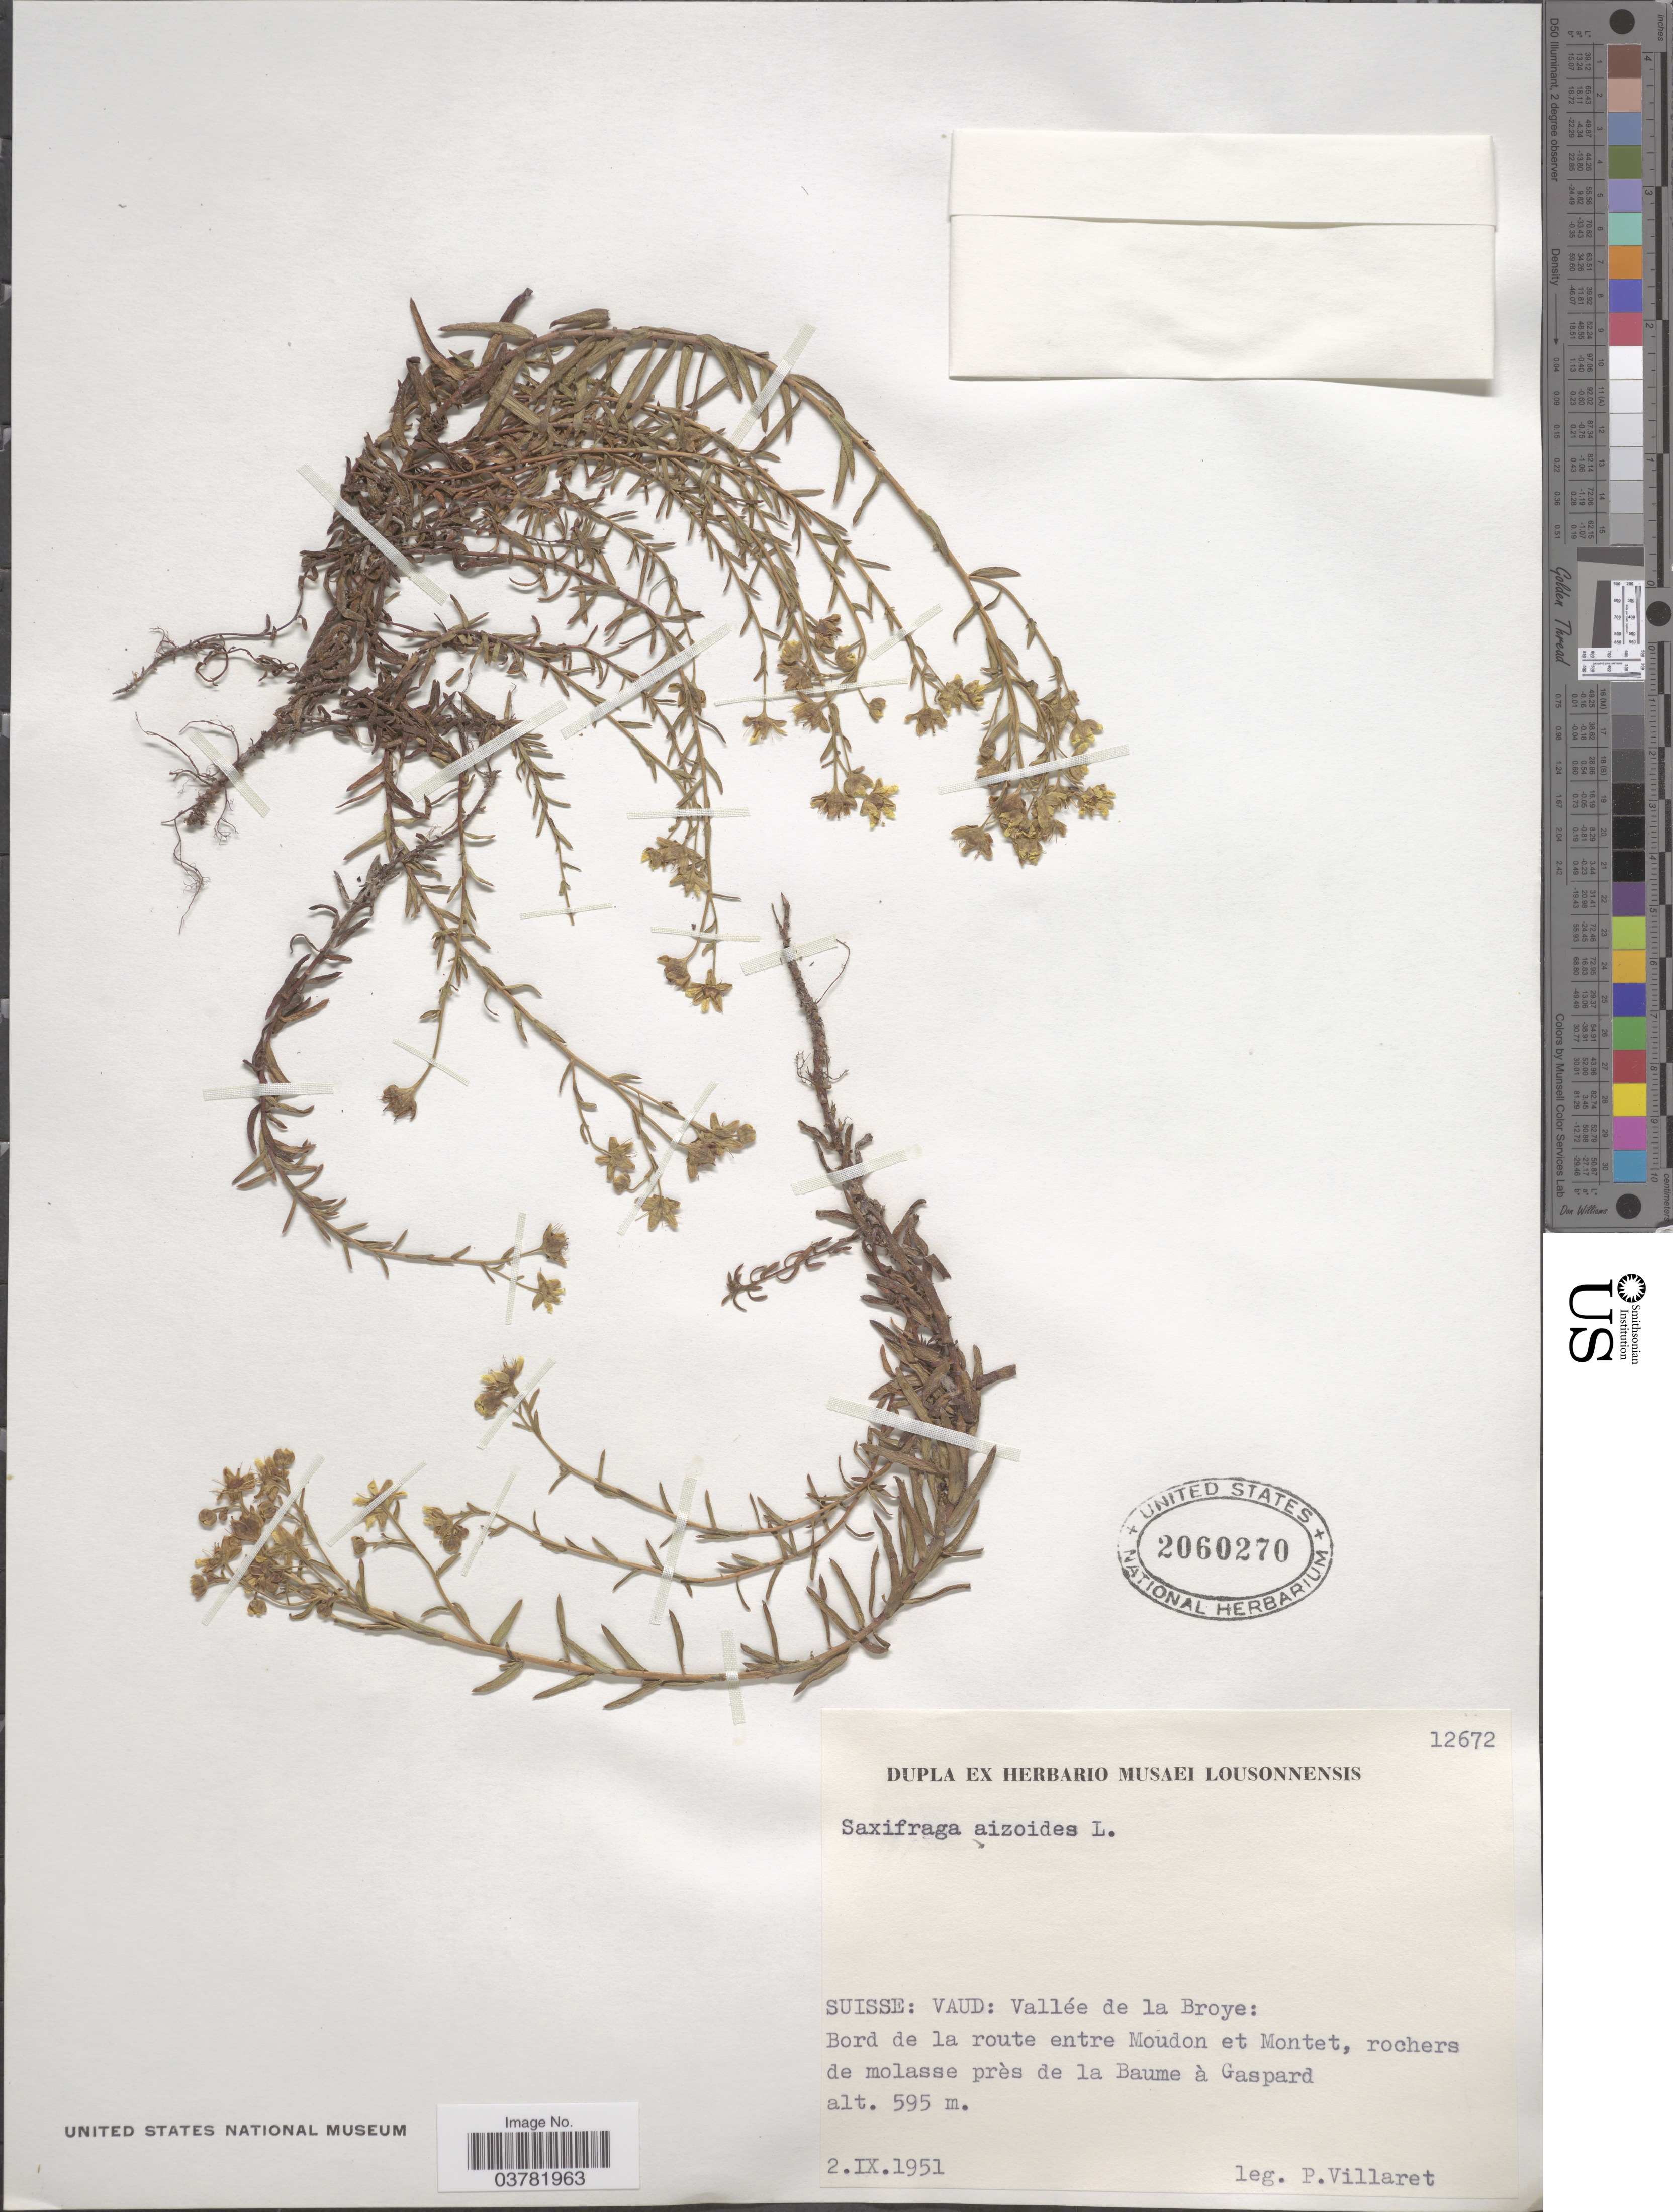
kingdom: Plantae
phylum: Tracheophyta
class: Magnoliopsida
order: Saxifragales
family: Saxifragaceae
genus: Saxifraga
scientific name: Saxifraga aizoides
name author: L.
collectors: P. Villaret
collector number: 12672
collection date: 1951-09-02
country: Switzerland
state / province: Vaud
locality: Vallée de la Broye: Bord de la route entre Moudon et Montet, rochers de molasse près de la Baume à Gaspard.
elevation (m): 595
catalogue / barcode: US 2060270